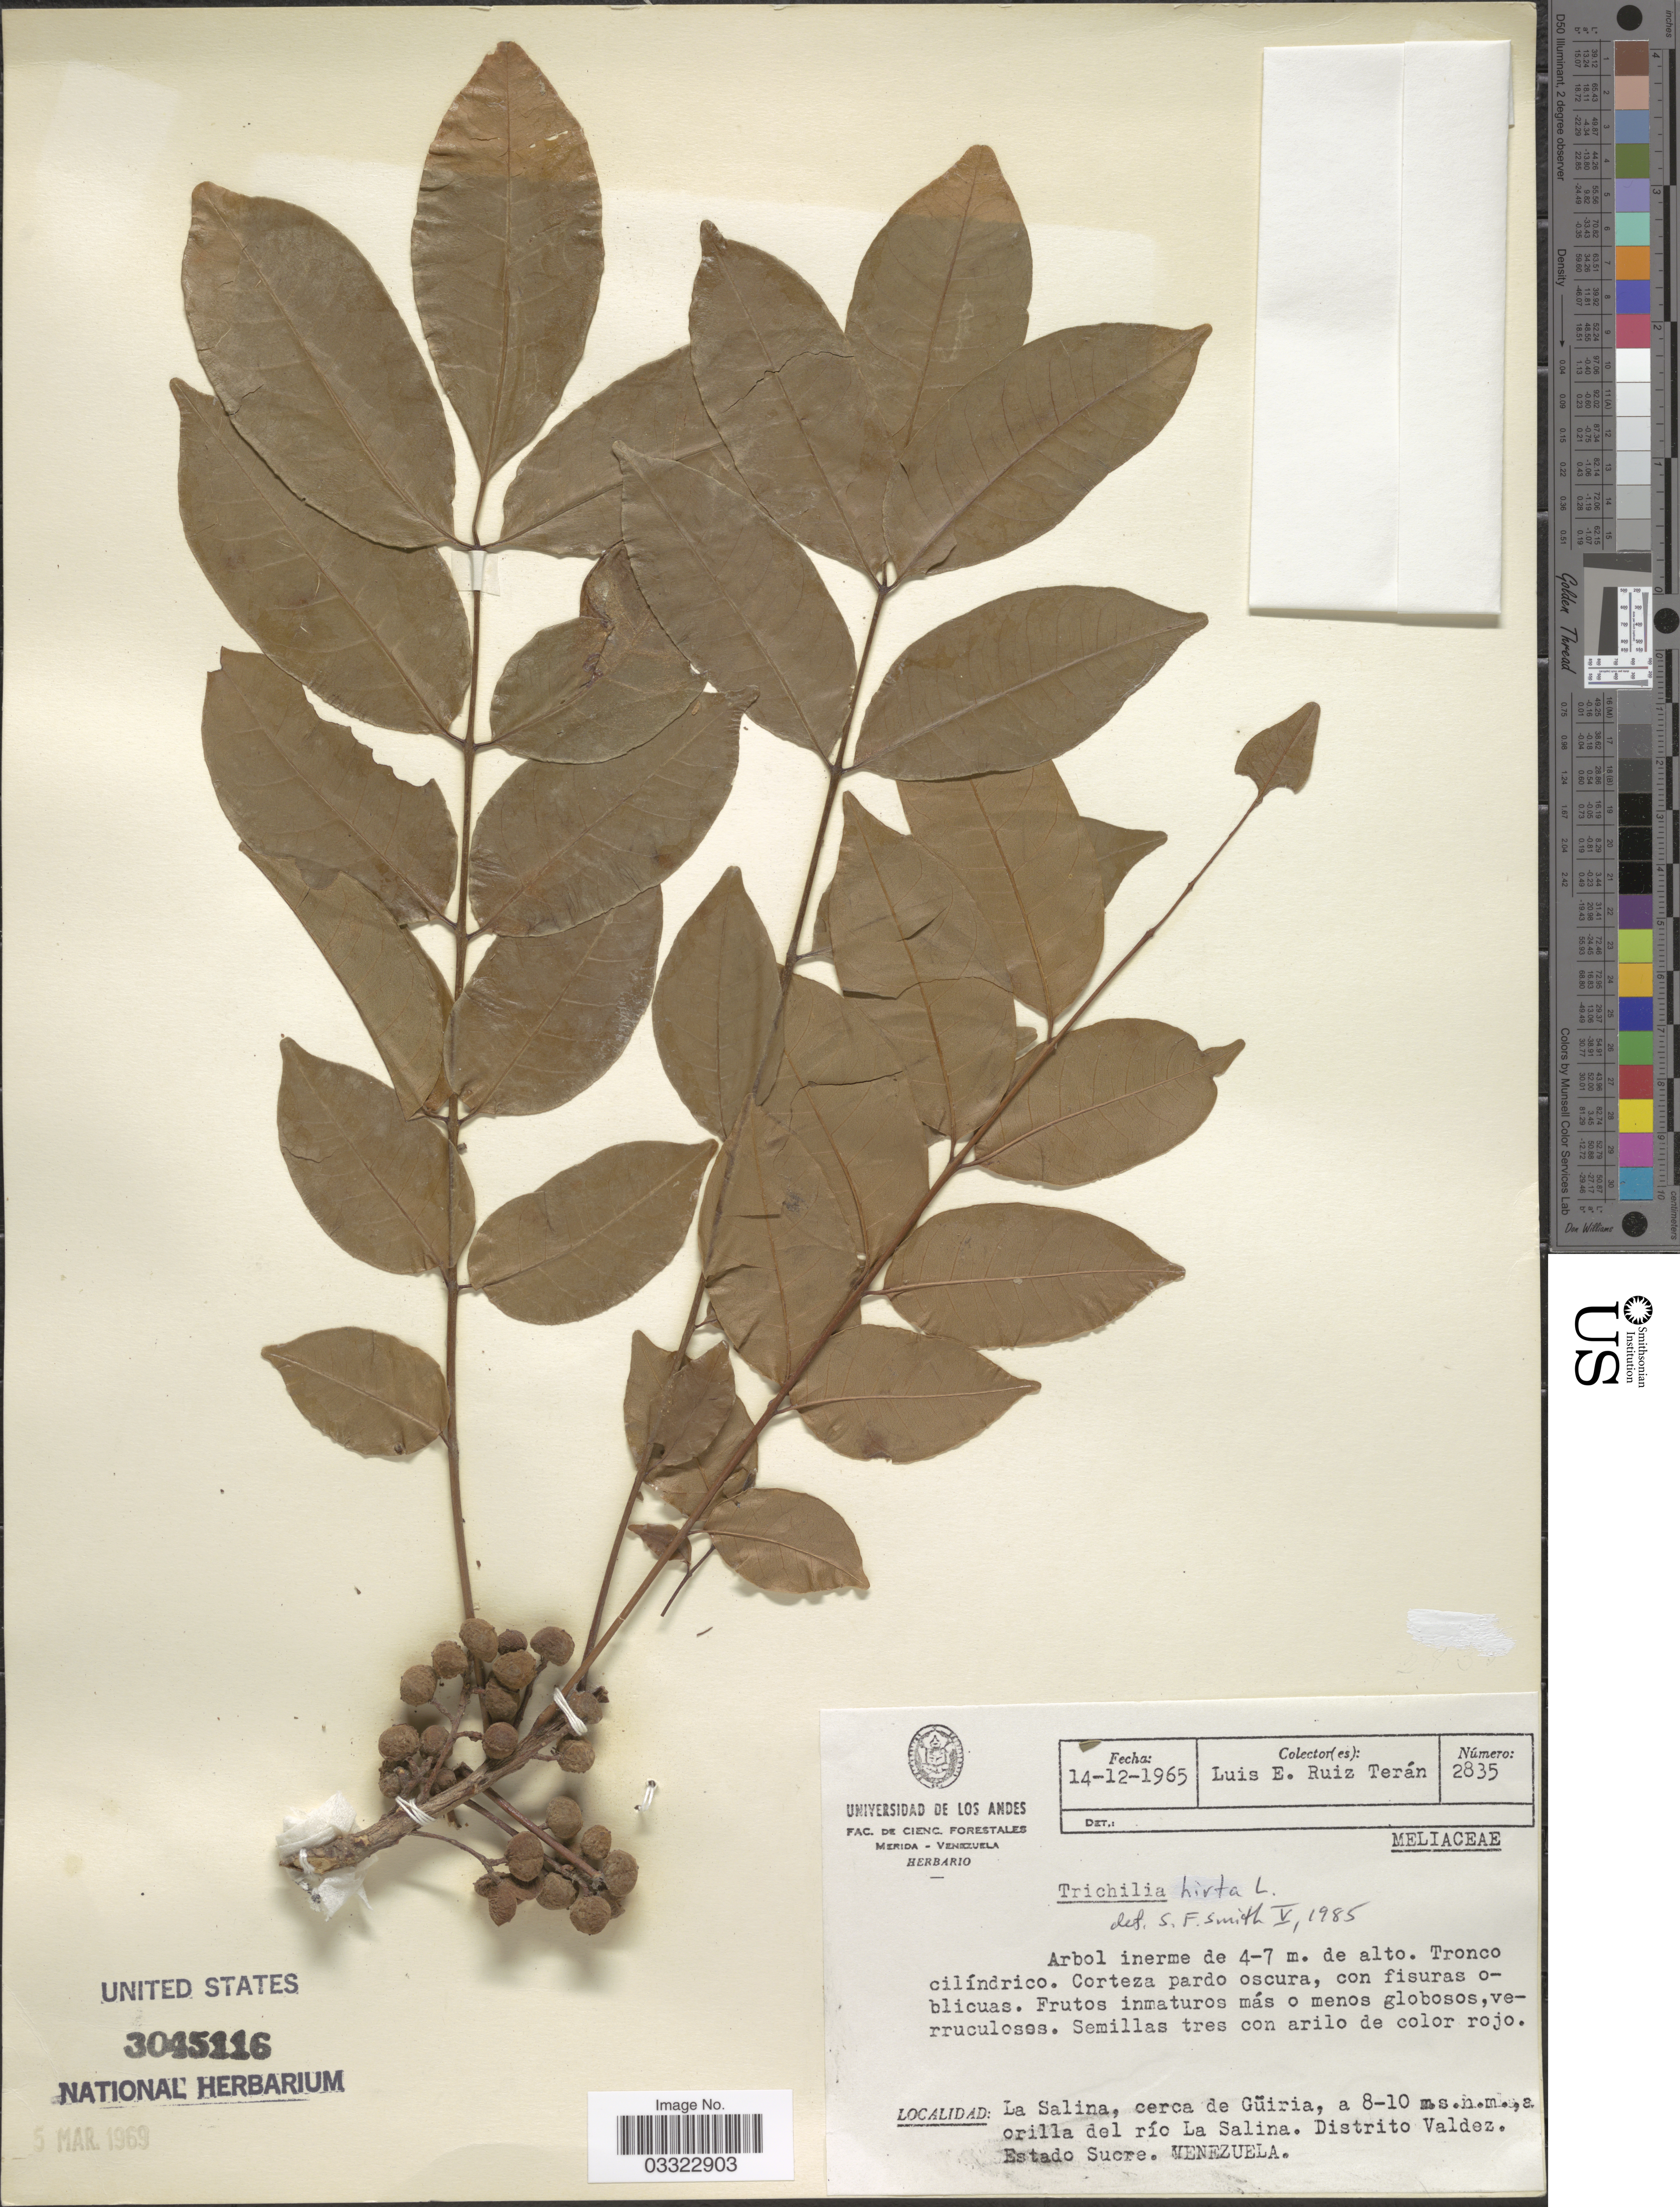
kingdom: Plantae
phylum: Tracheophyta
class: Magnoliopsida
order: Sapindales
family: Meliaceae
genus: Trichilia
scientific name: Trichilia hirta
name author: L.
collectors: L. E. Ruíz-Terán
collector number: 2835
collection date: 1965-12-12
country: Venezuela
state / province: Sucre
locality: La Salina, cerca de Güiria, a orilla del río La Salina. Distrito Valdez.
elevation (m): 8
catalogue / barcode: US 3045116